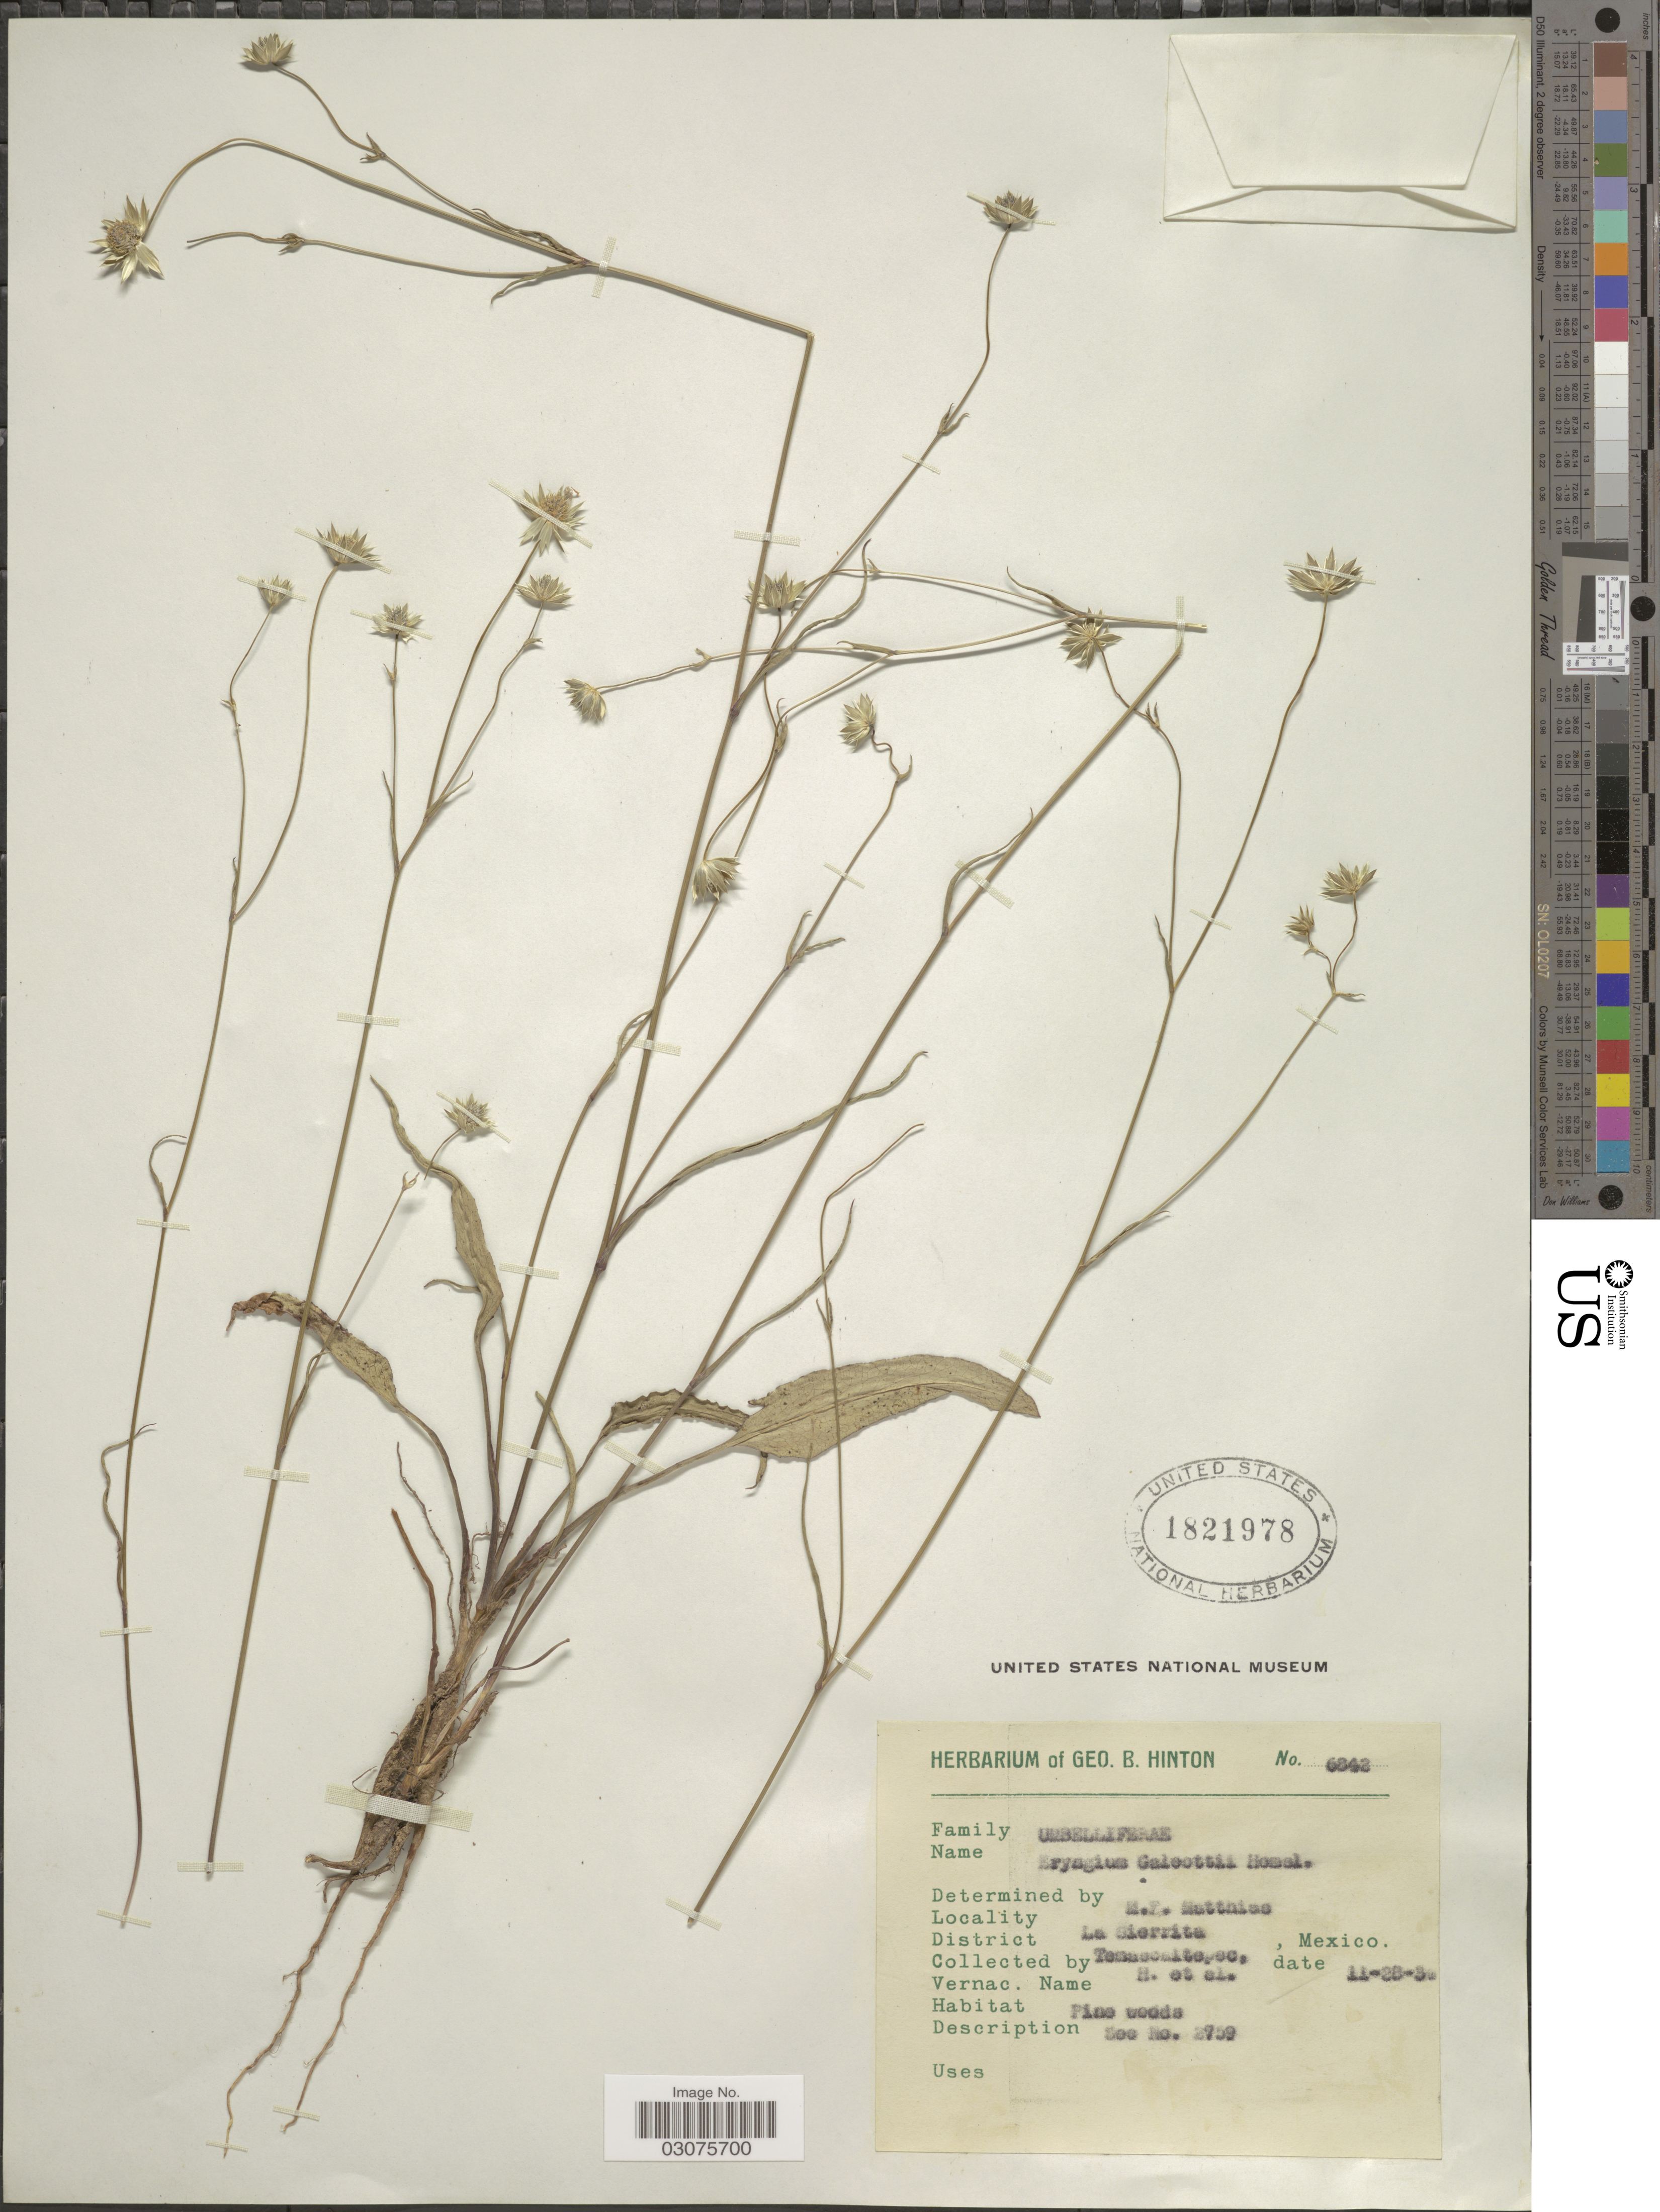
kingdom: Plantae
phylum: Tracheophyta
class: Magnoliopsida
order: Apiales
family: Apiaceae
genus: Eryngium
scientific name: Eryngium galeottii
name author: Hemsl.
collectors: G. B. Hinton & et al.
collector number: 6842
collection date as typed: Transcribed d/m/y: 28/11/30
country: Mexico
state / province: México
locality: La Sierrita. District Temascaltepec.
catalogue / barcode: US 1821978